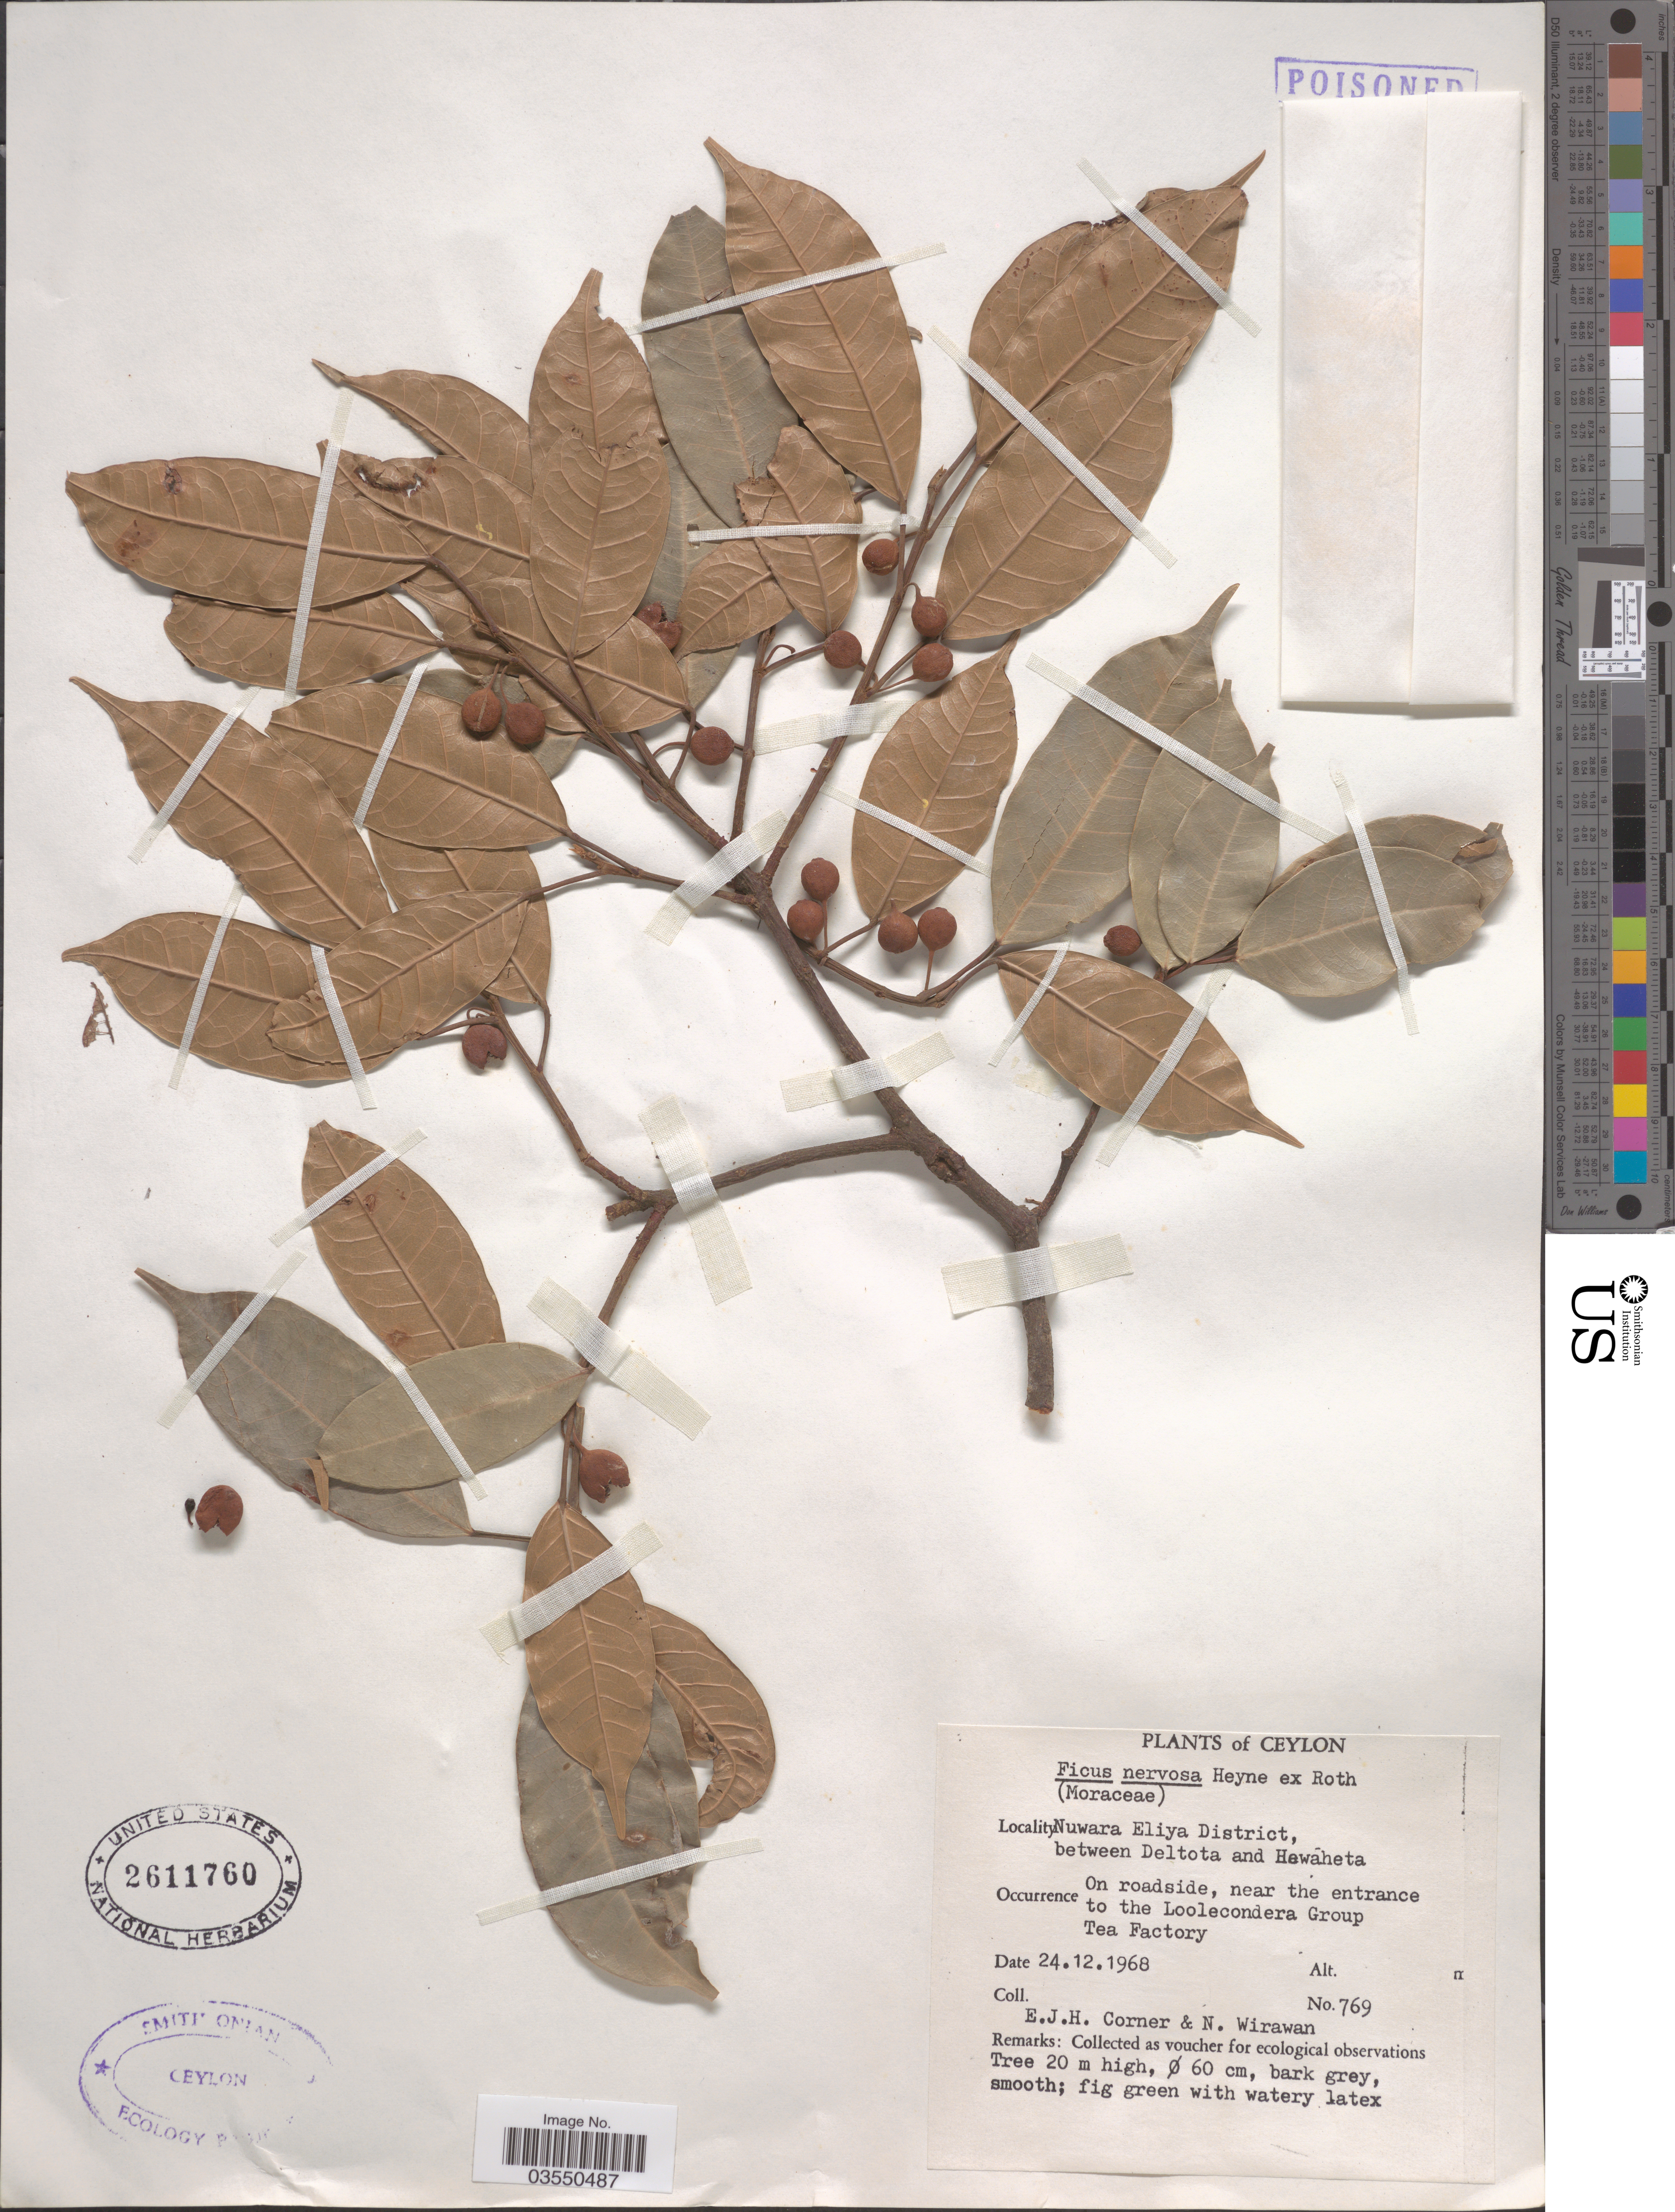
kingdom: Plantae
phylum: Tracheophyta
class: Magnoliopsida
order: Rosales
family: Moraceae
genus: Ficus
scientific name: Ficus nervosa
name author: B. Heyne & Roth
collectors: E. Corner & N. Wirawan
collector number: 769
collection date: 1968-12-24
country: Sri Lanka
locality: Ceylon. Nuwara Eliya District, between Deltota and Hewaheta. On roadside, near the entrance to the Loolecondera Group Tea Factory.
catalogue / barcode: US 2611760